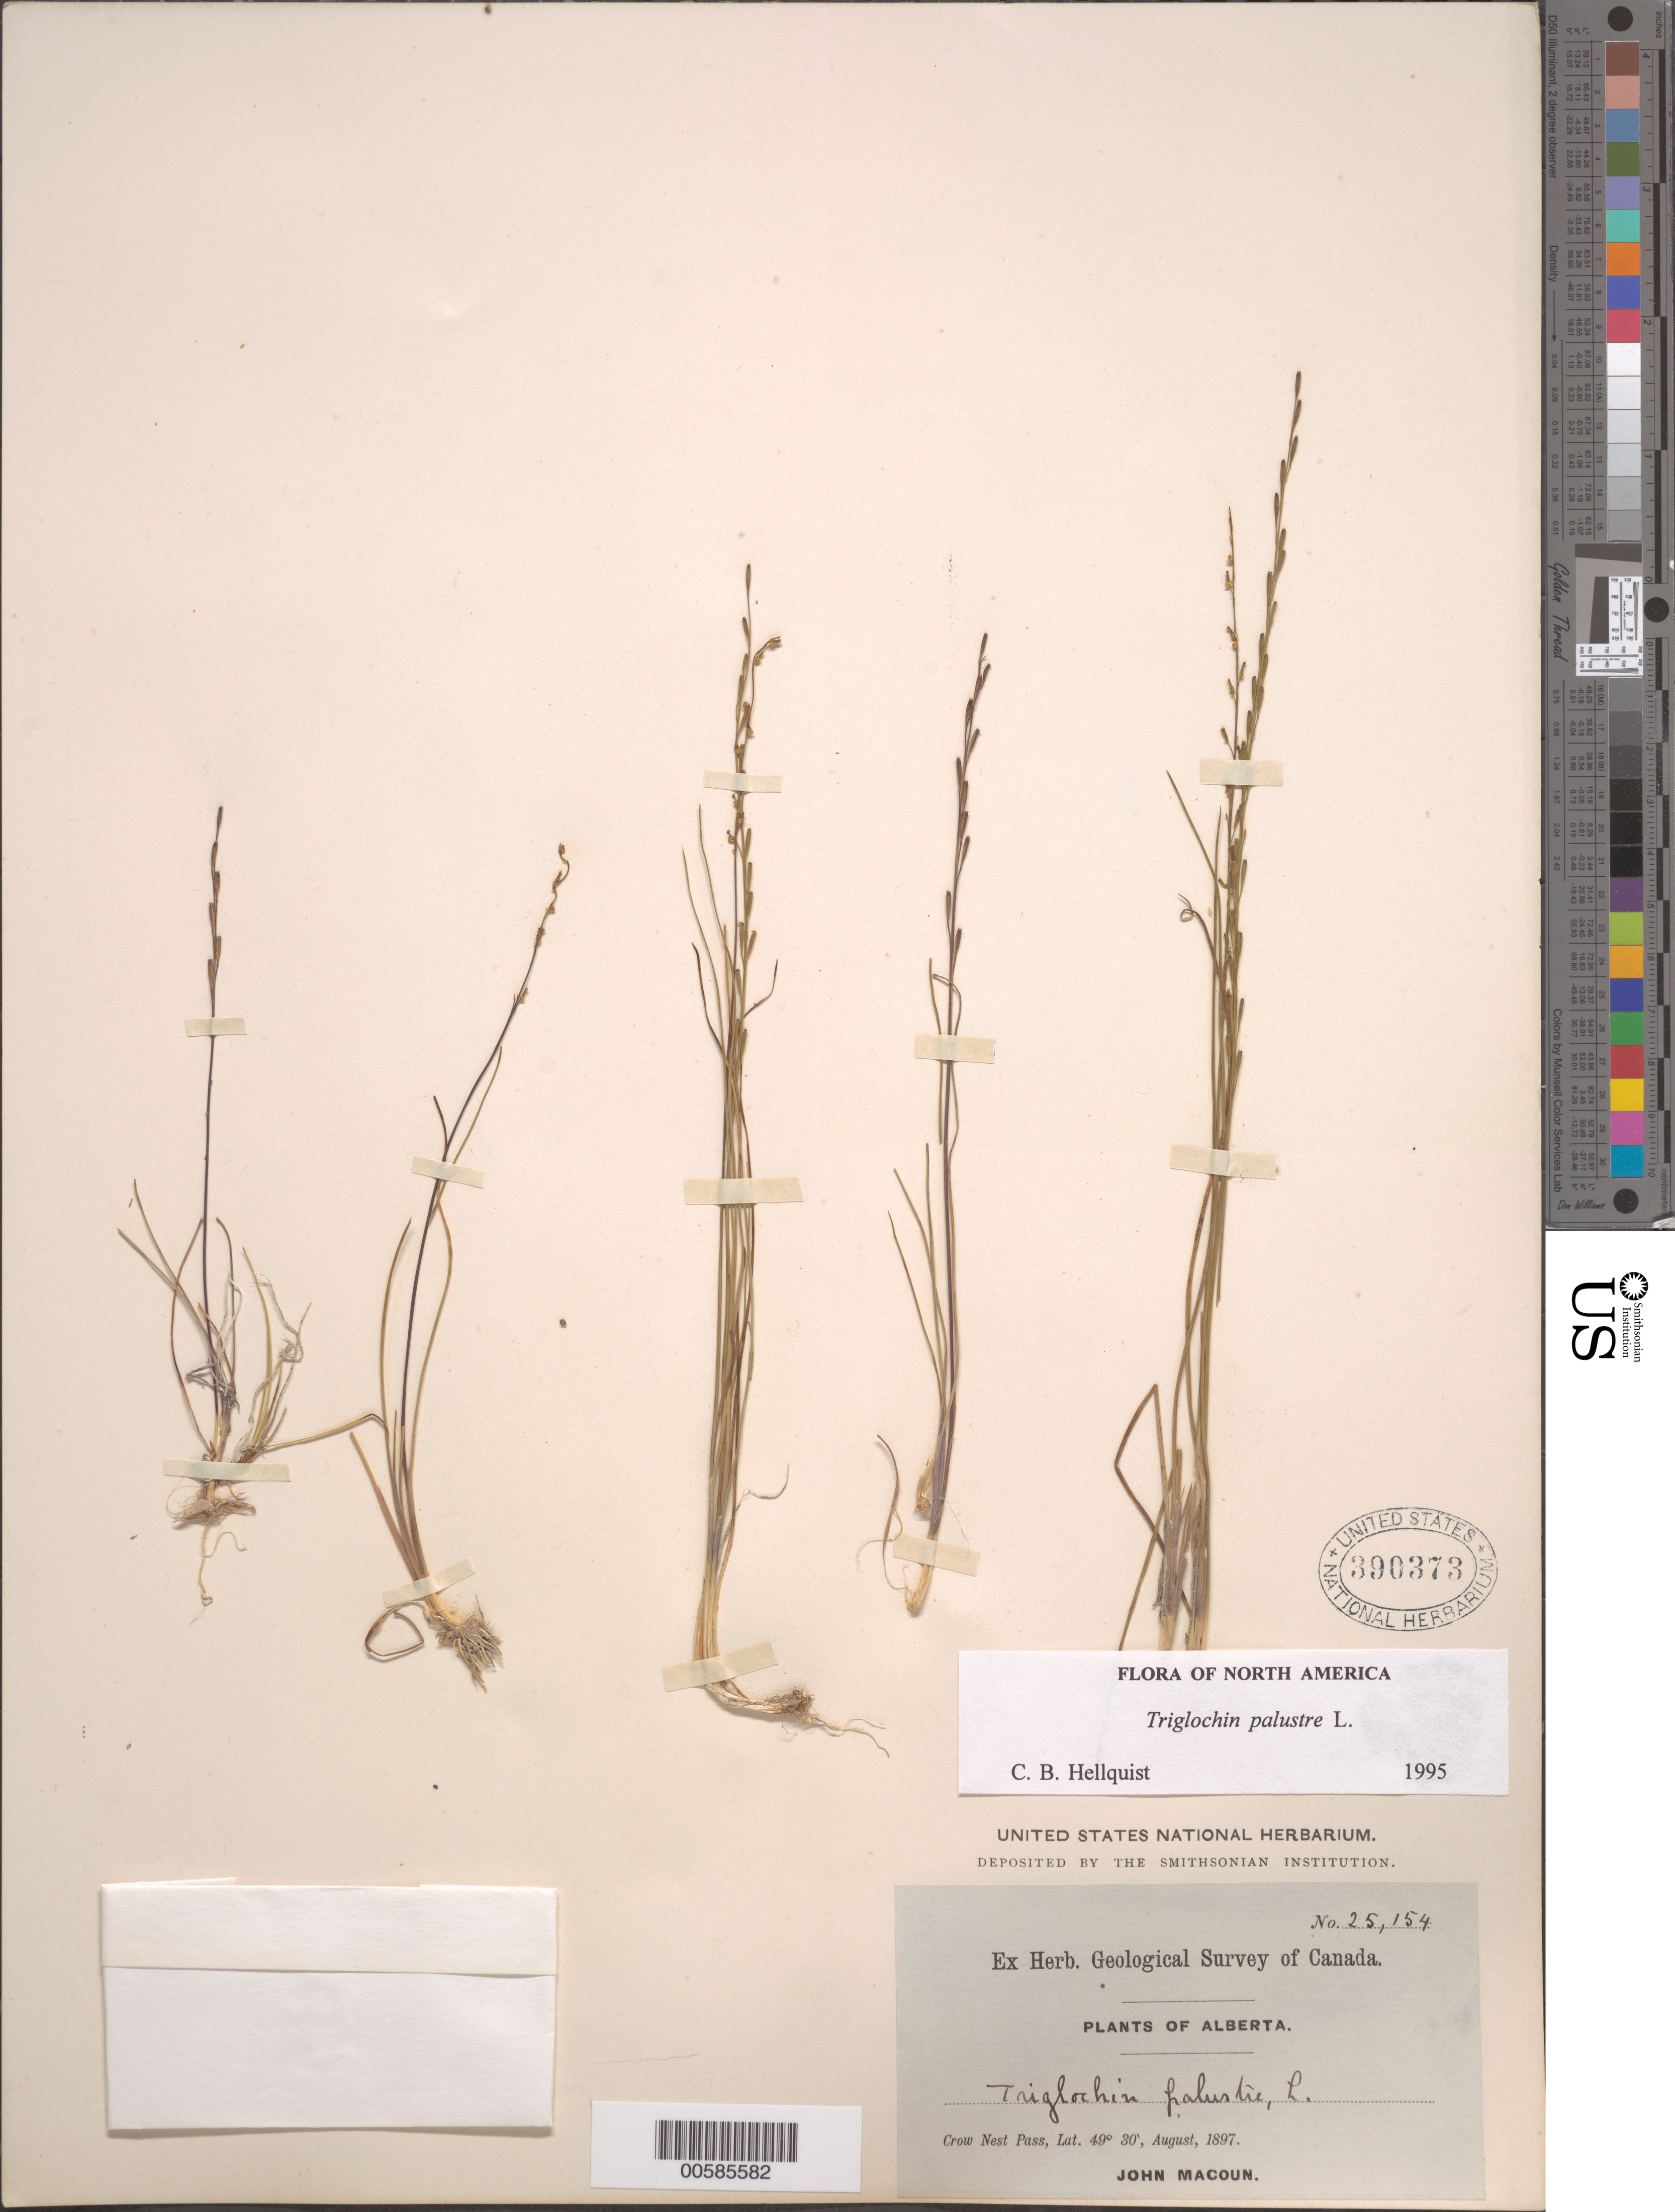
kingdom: Plantae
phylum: Tracheophyta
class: Liliopsida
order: Alismatales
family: Juncaginaceae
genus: Triglochin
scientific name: Triglochin palustris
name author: L.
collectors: J. Macoun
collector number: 25154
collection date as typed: Aug 1897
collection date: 1897-08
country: Canada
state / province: Alberta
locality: Crow Nest Pass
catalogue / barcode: US 390373